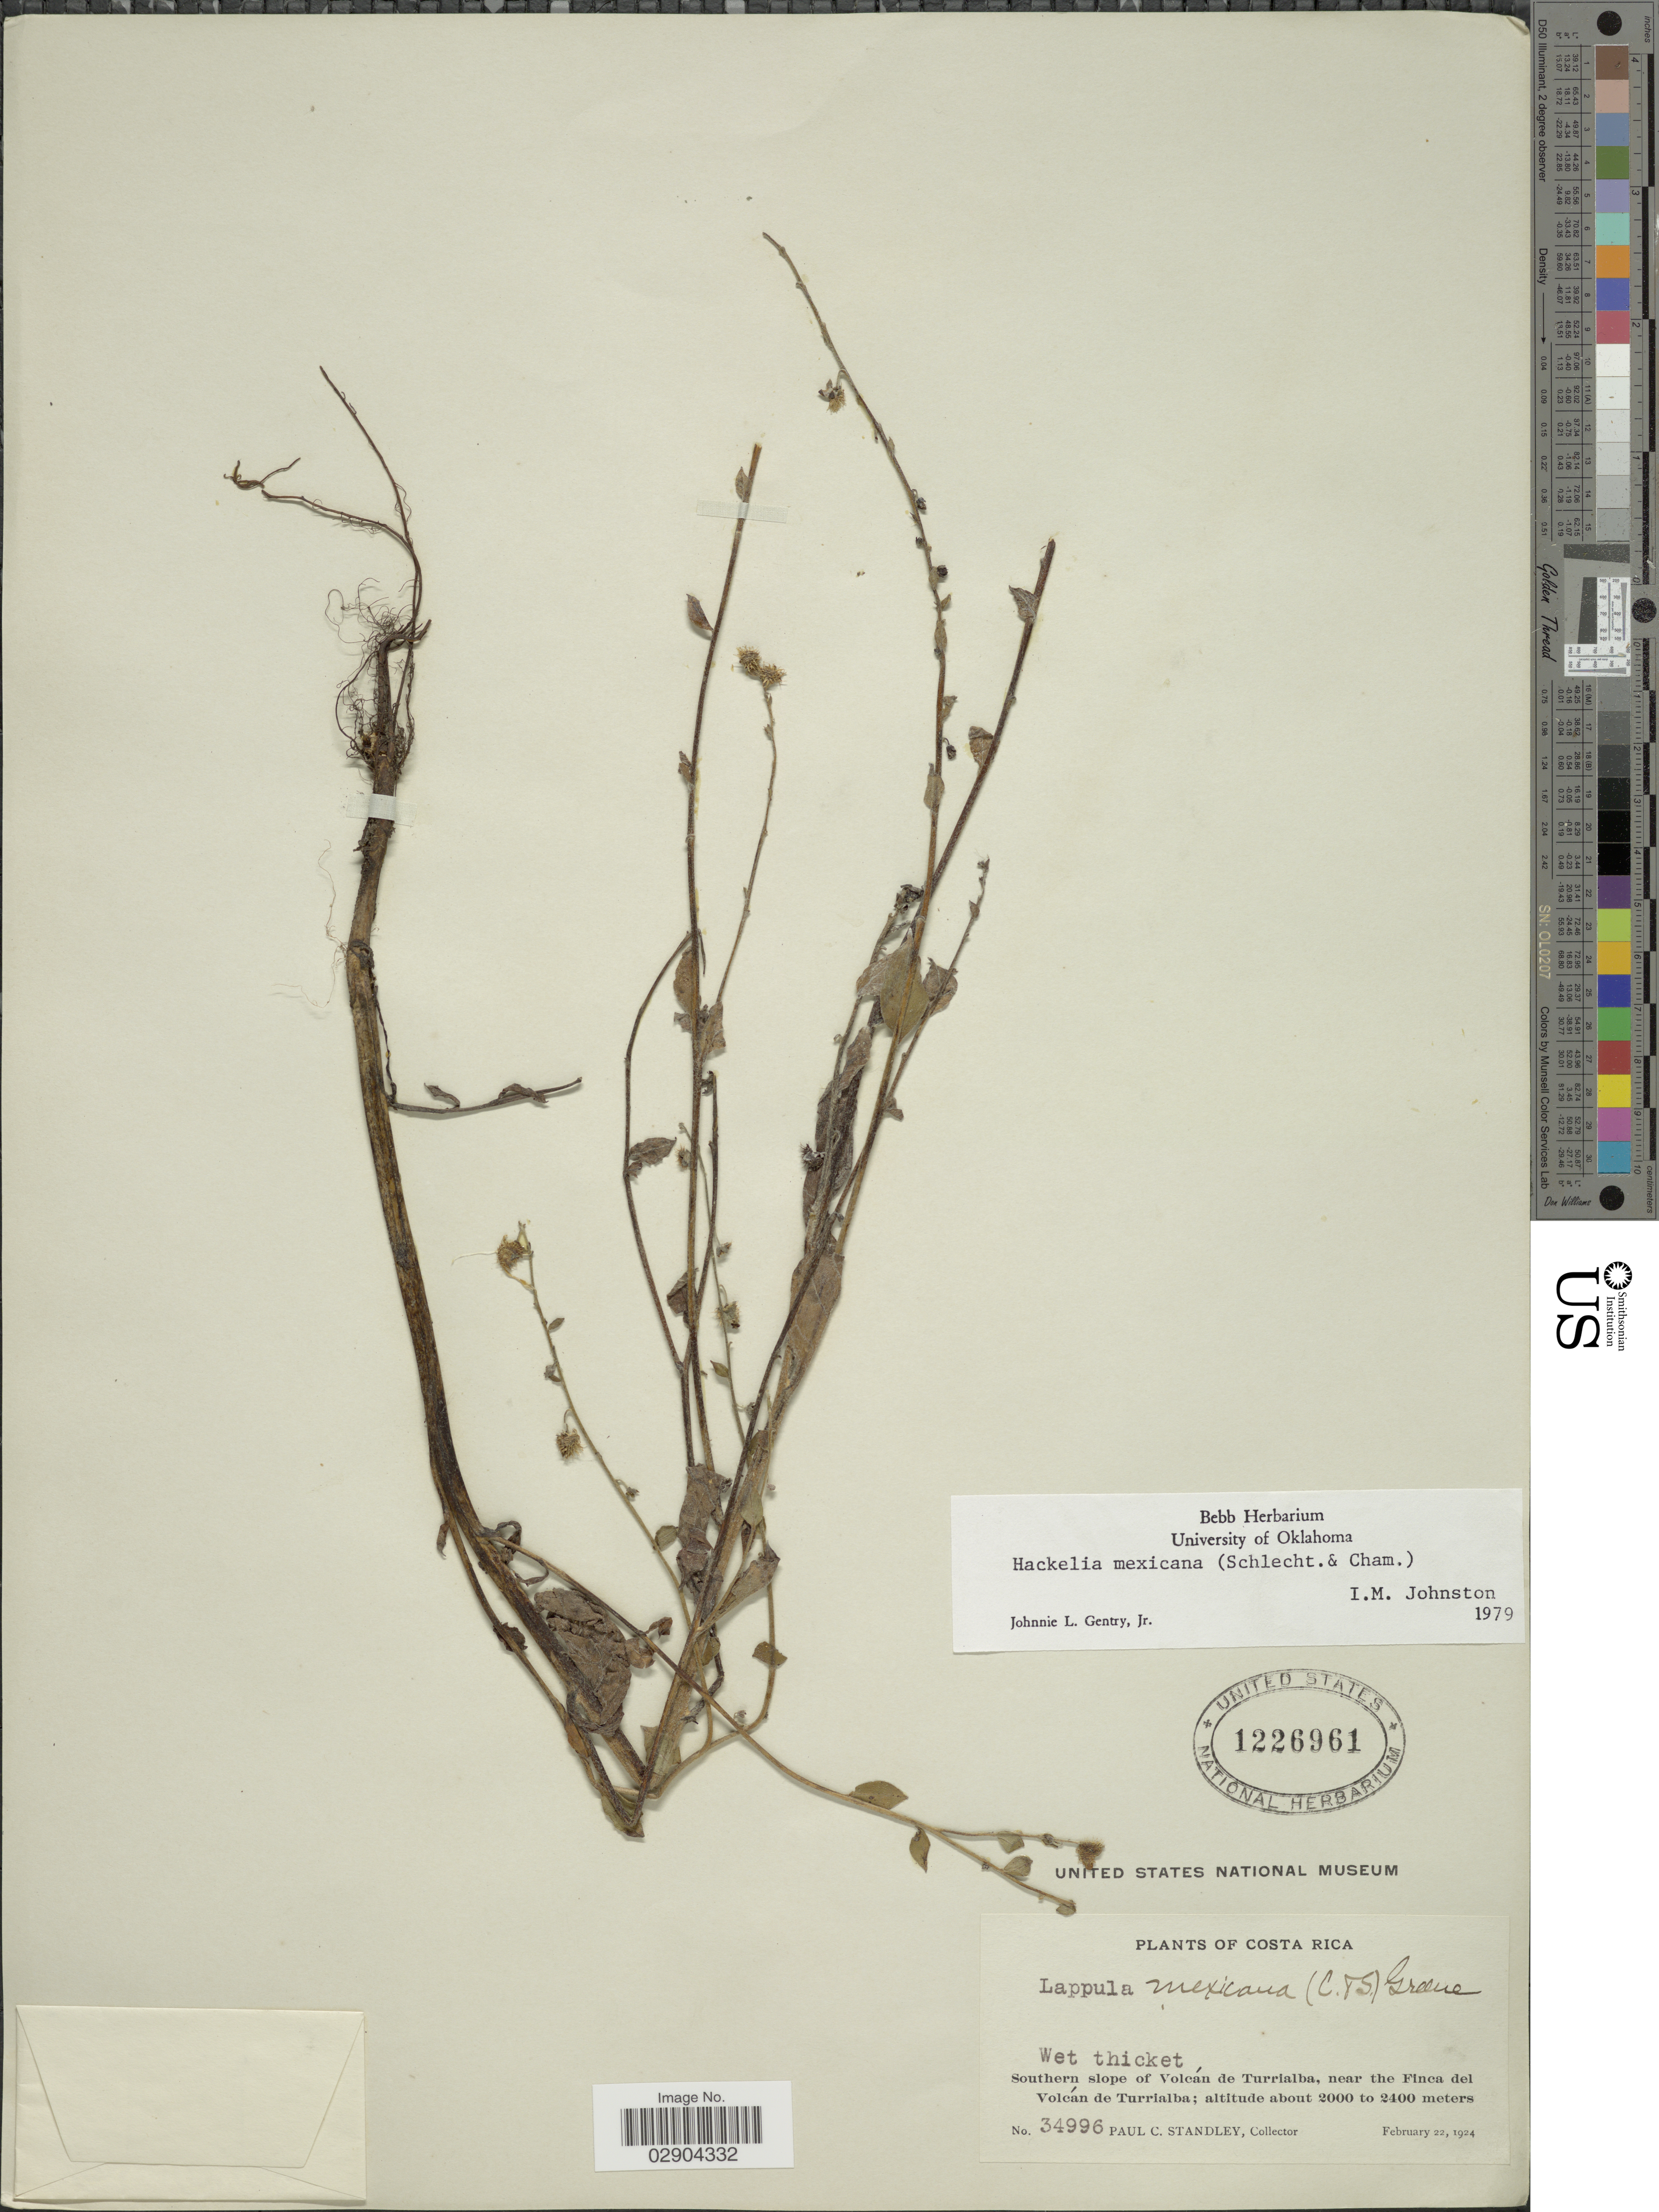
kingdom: Plantae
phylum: Tracheophyta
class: Magnoliopsida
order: Boraginales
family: Boraginaceae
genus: Hackelia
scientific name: Hackelia mexicana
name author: (Schltdl. & Cham.) I.M. Johnst.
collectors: P. C. Standley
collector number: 34996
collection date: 1924-02-22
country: Costa Rica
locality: Southern slope of Volcán de Turrialba, near the Finca del Volcán de Turrialba.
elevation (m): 2000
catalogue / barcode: US 1226961